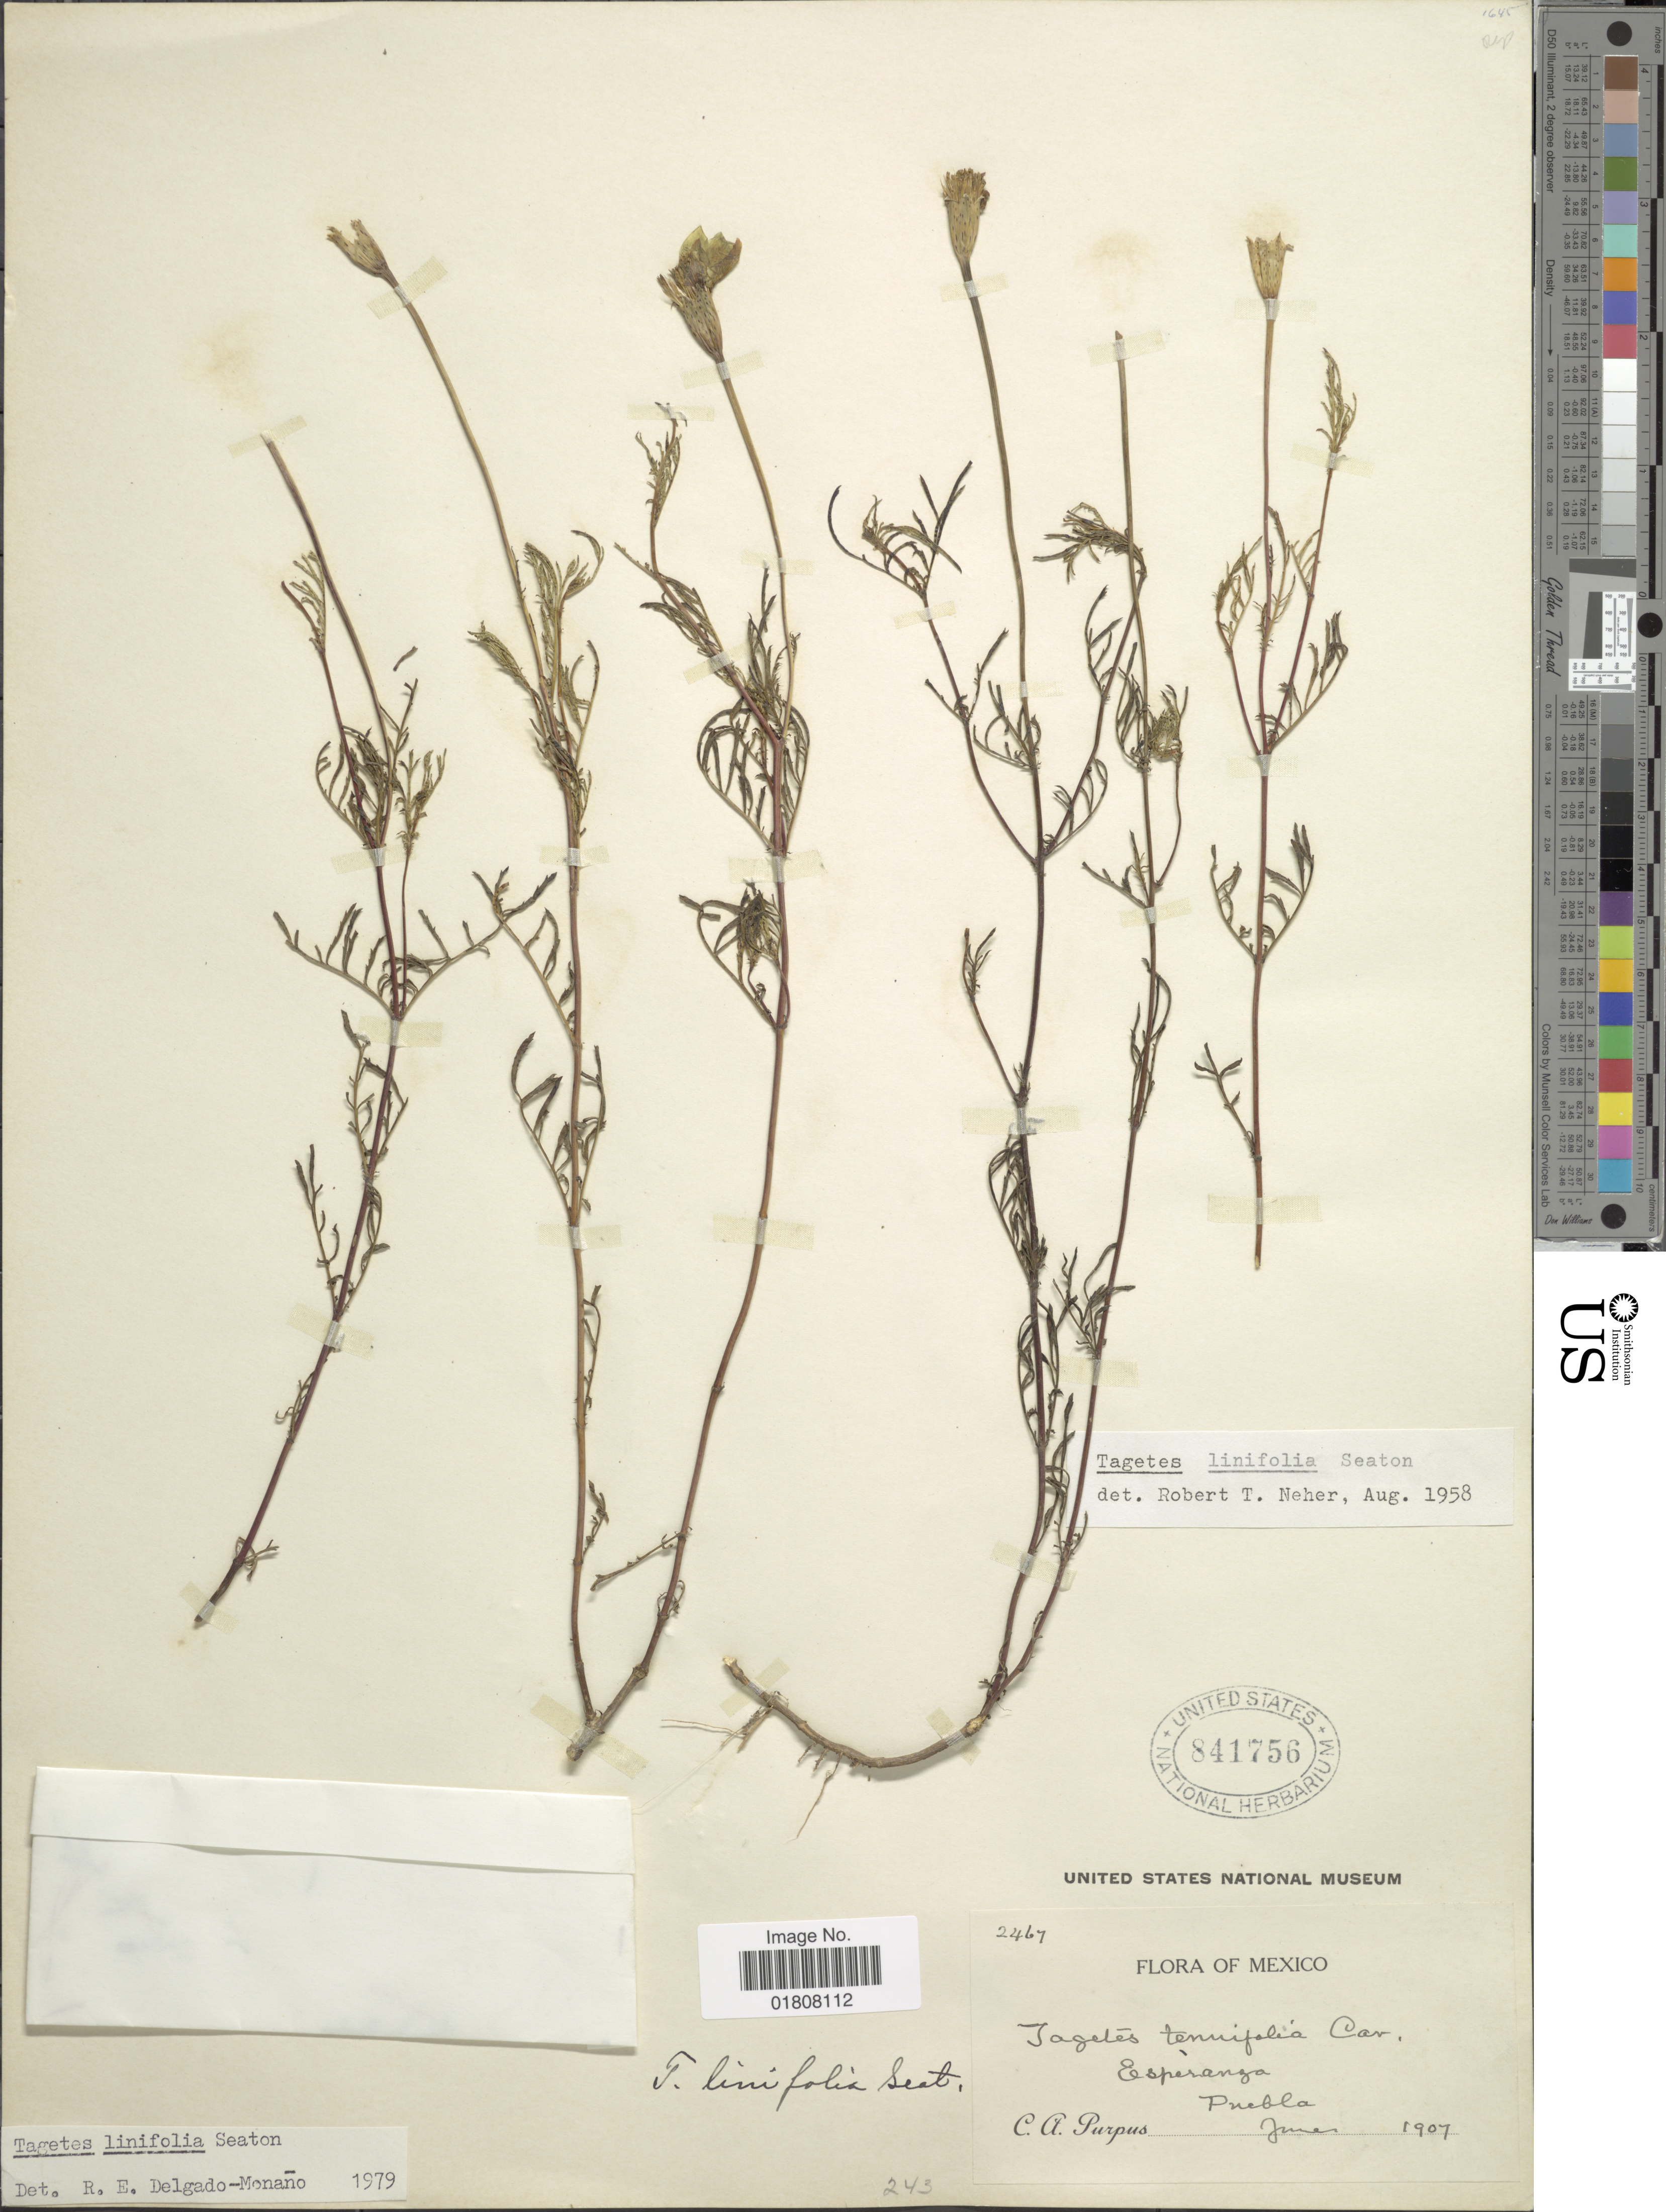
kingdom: Plantae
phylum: Tracheophyta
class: Magnoliopsida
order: Asterales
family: Asteraceae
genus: Tagetes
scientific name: Tagetes linifolia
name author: Seaton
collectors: C. A. Purpus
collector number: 2467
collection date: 1907-06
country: Mexico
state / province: Puebla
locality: Esperanza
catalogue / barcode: US 841756